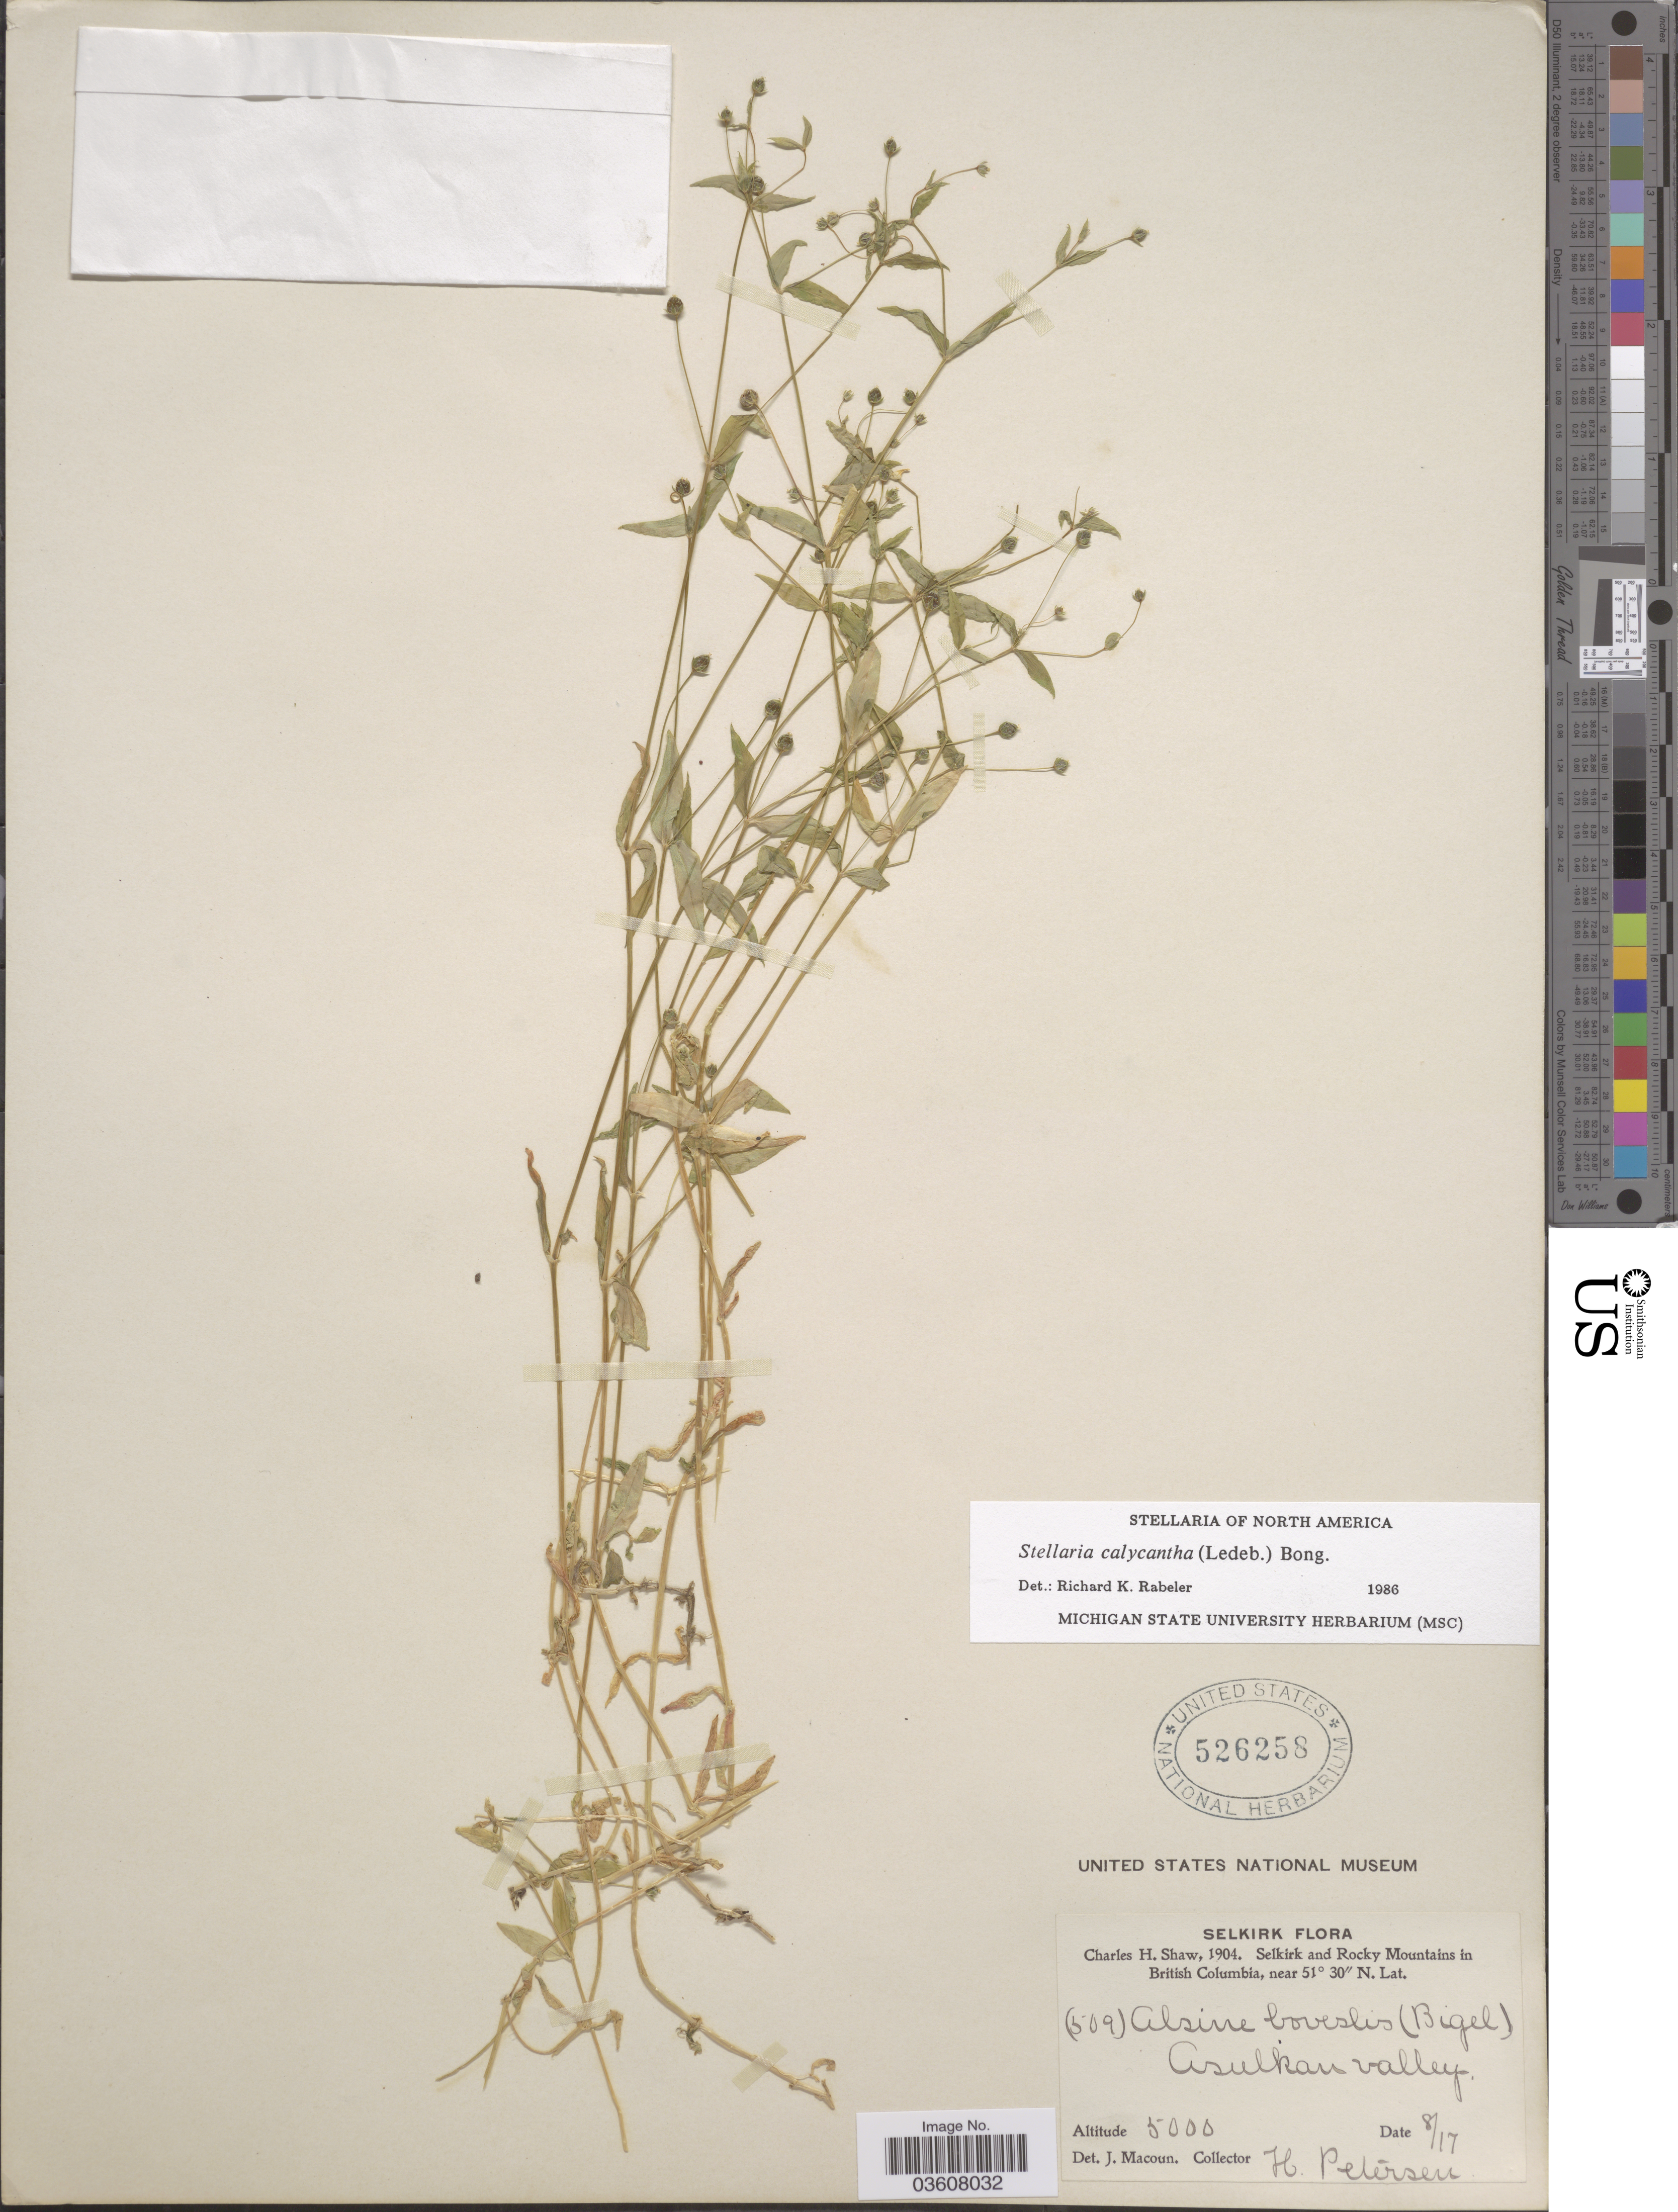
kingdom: Plantae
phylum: Tracheophyta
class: Magnoliopsida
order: Caryophyllales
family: Caryophyllaceae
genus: Stellaria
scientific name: Stellaria calycantha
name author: (Ledeb.) Bong.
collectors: H. Petersen & C. Shaw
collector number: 509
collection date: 1904-08-17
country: Canada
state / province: British Columbia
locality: Selkirk. Selkirk and Rocky Mountains. Asulkan valley.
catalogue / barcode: US 526258